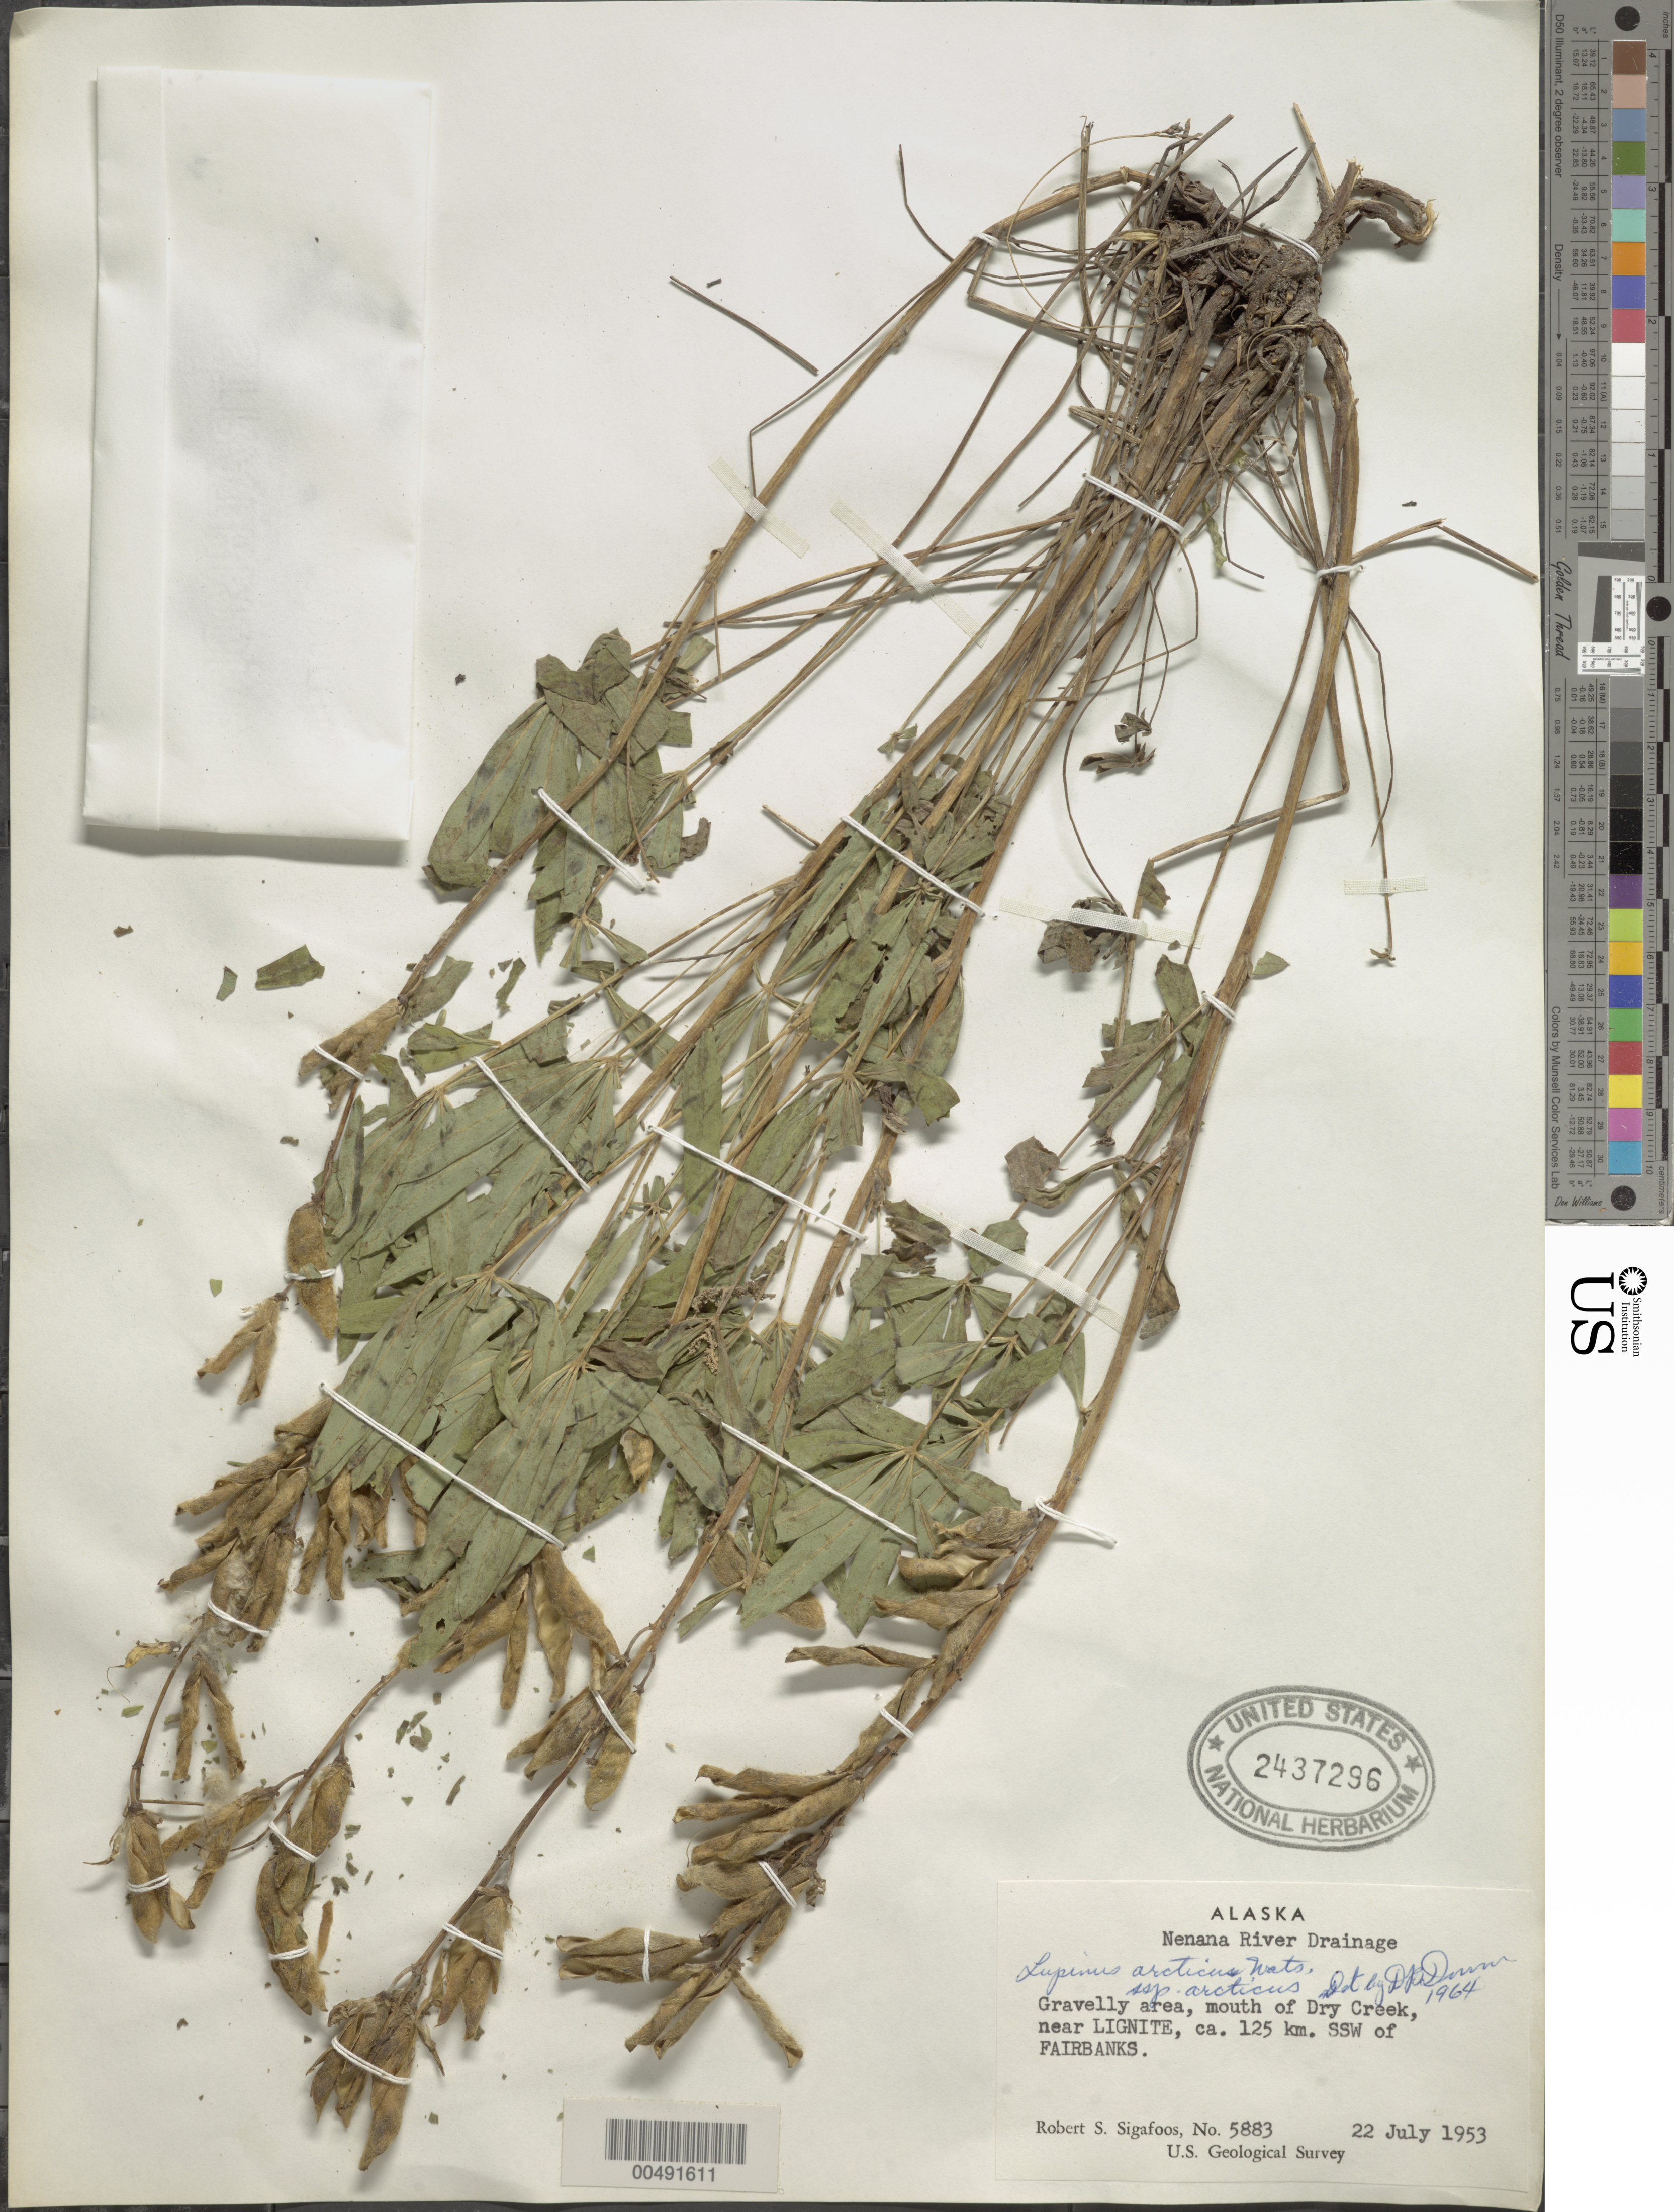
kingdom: Plantae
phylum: Tracheophyta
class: Magnoliopsida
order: Fabales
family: Fabaceae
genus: Lupinus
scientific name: Lupinus arcticus subsp. arcticus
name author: S. Watson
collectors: R. Sigafoos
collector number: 5883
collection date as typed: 22 Jul 1953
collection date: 1953-07-22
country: United States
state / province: Alaska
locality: mouth of Dry Creek, near Lignite, ca. 125 km. SSW of Fairbanks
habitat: gravelly area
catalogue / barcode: US 2437296